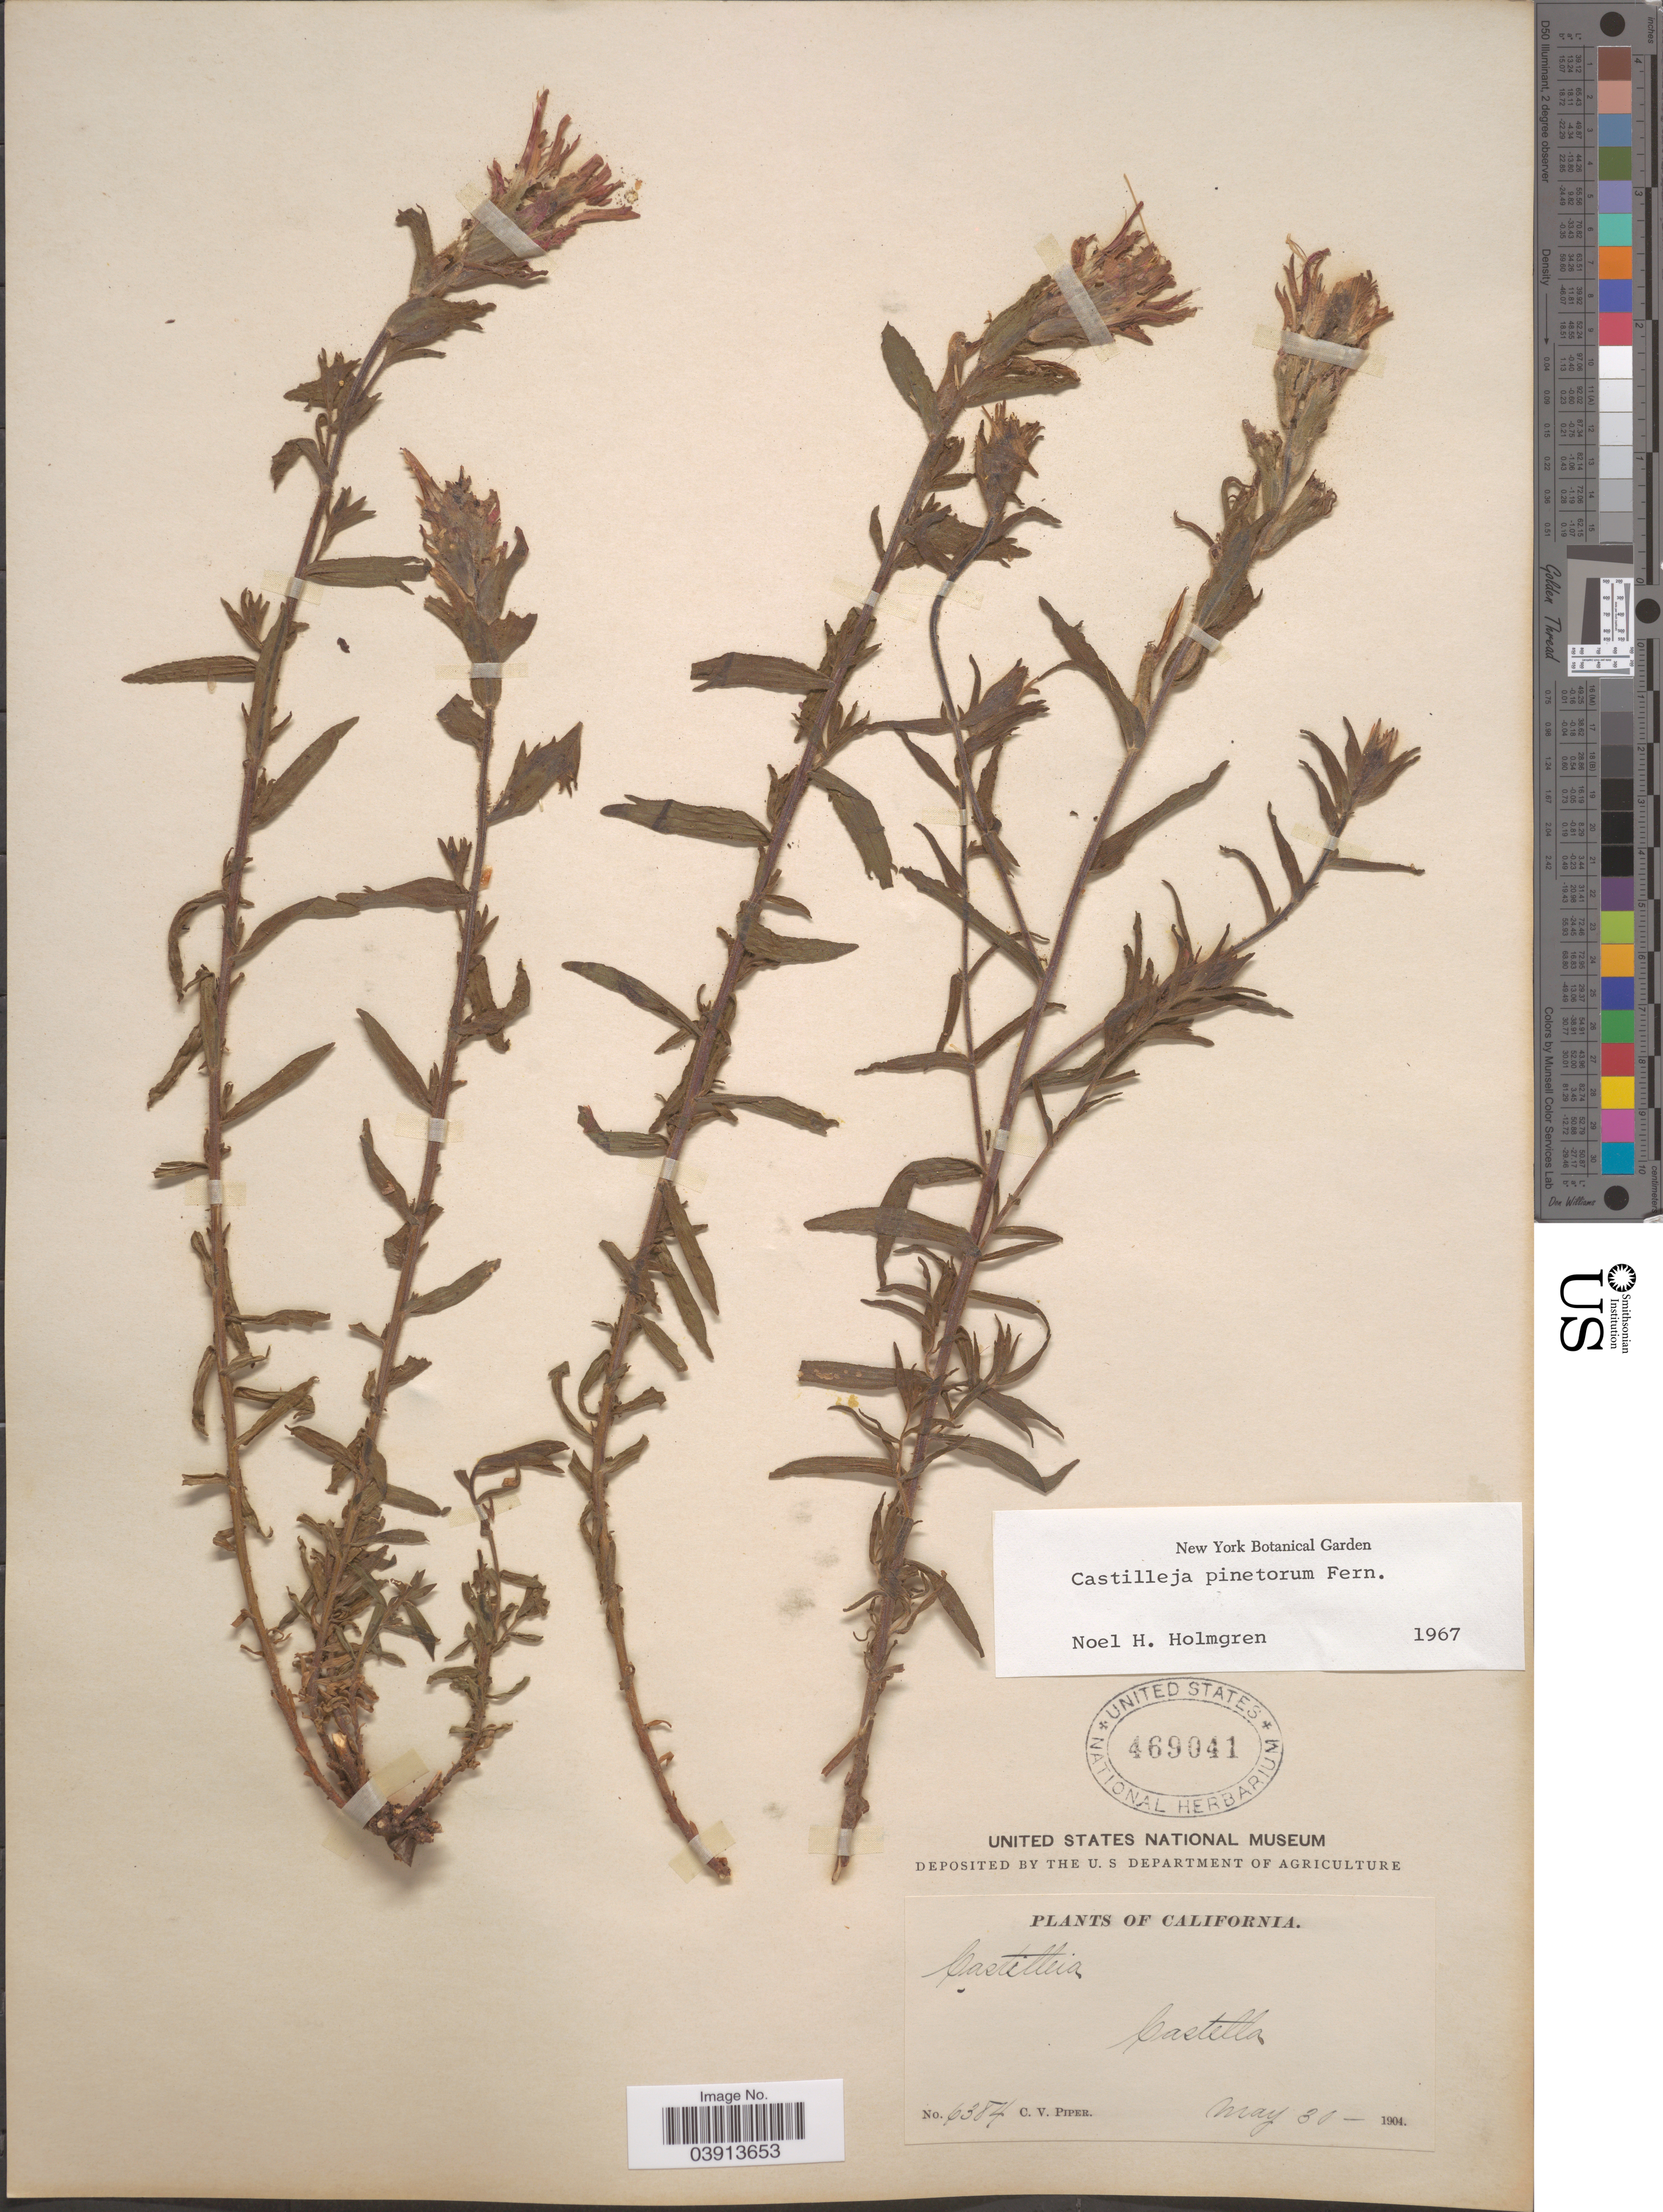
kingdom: Plantae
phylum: Tracheophyta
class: Magnoliopsida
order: Lamiales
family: Orobanchaceae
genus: Castilleja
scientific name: Castilleja pinetorum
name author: Fernald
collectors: C. V. Piper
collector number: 6384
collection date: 1904-05-30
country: United States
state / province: California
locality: Castella.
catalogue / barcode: US 469041